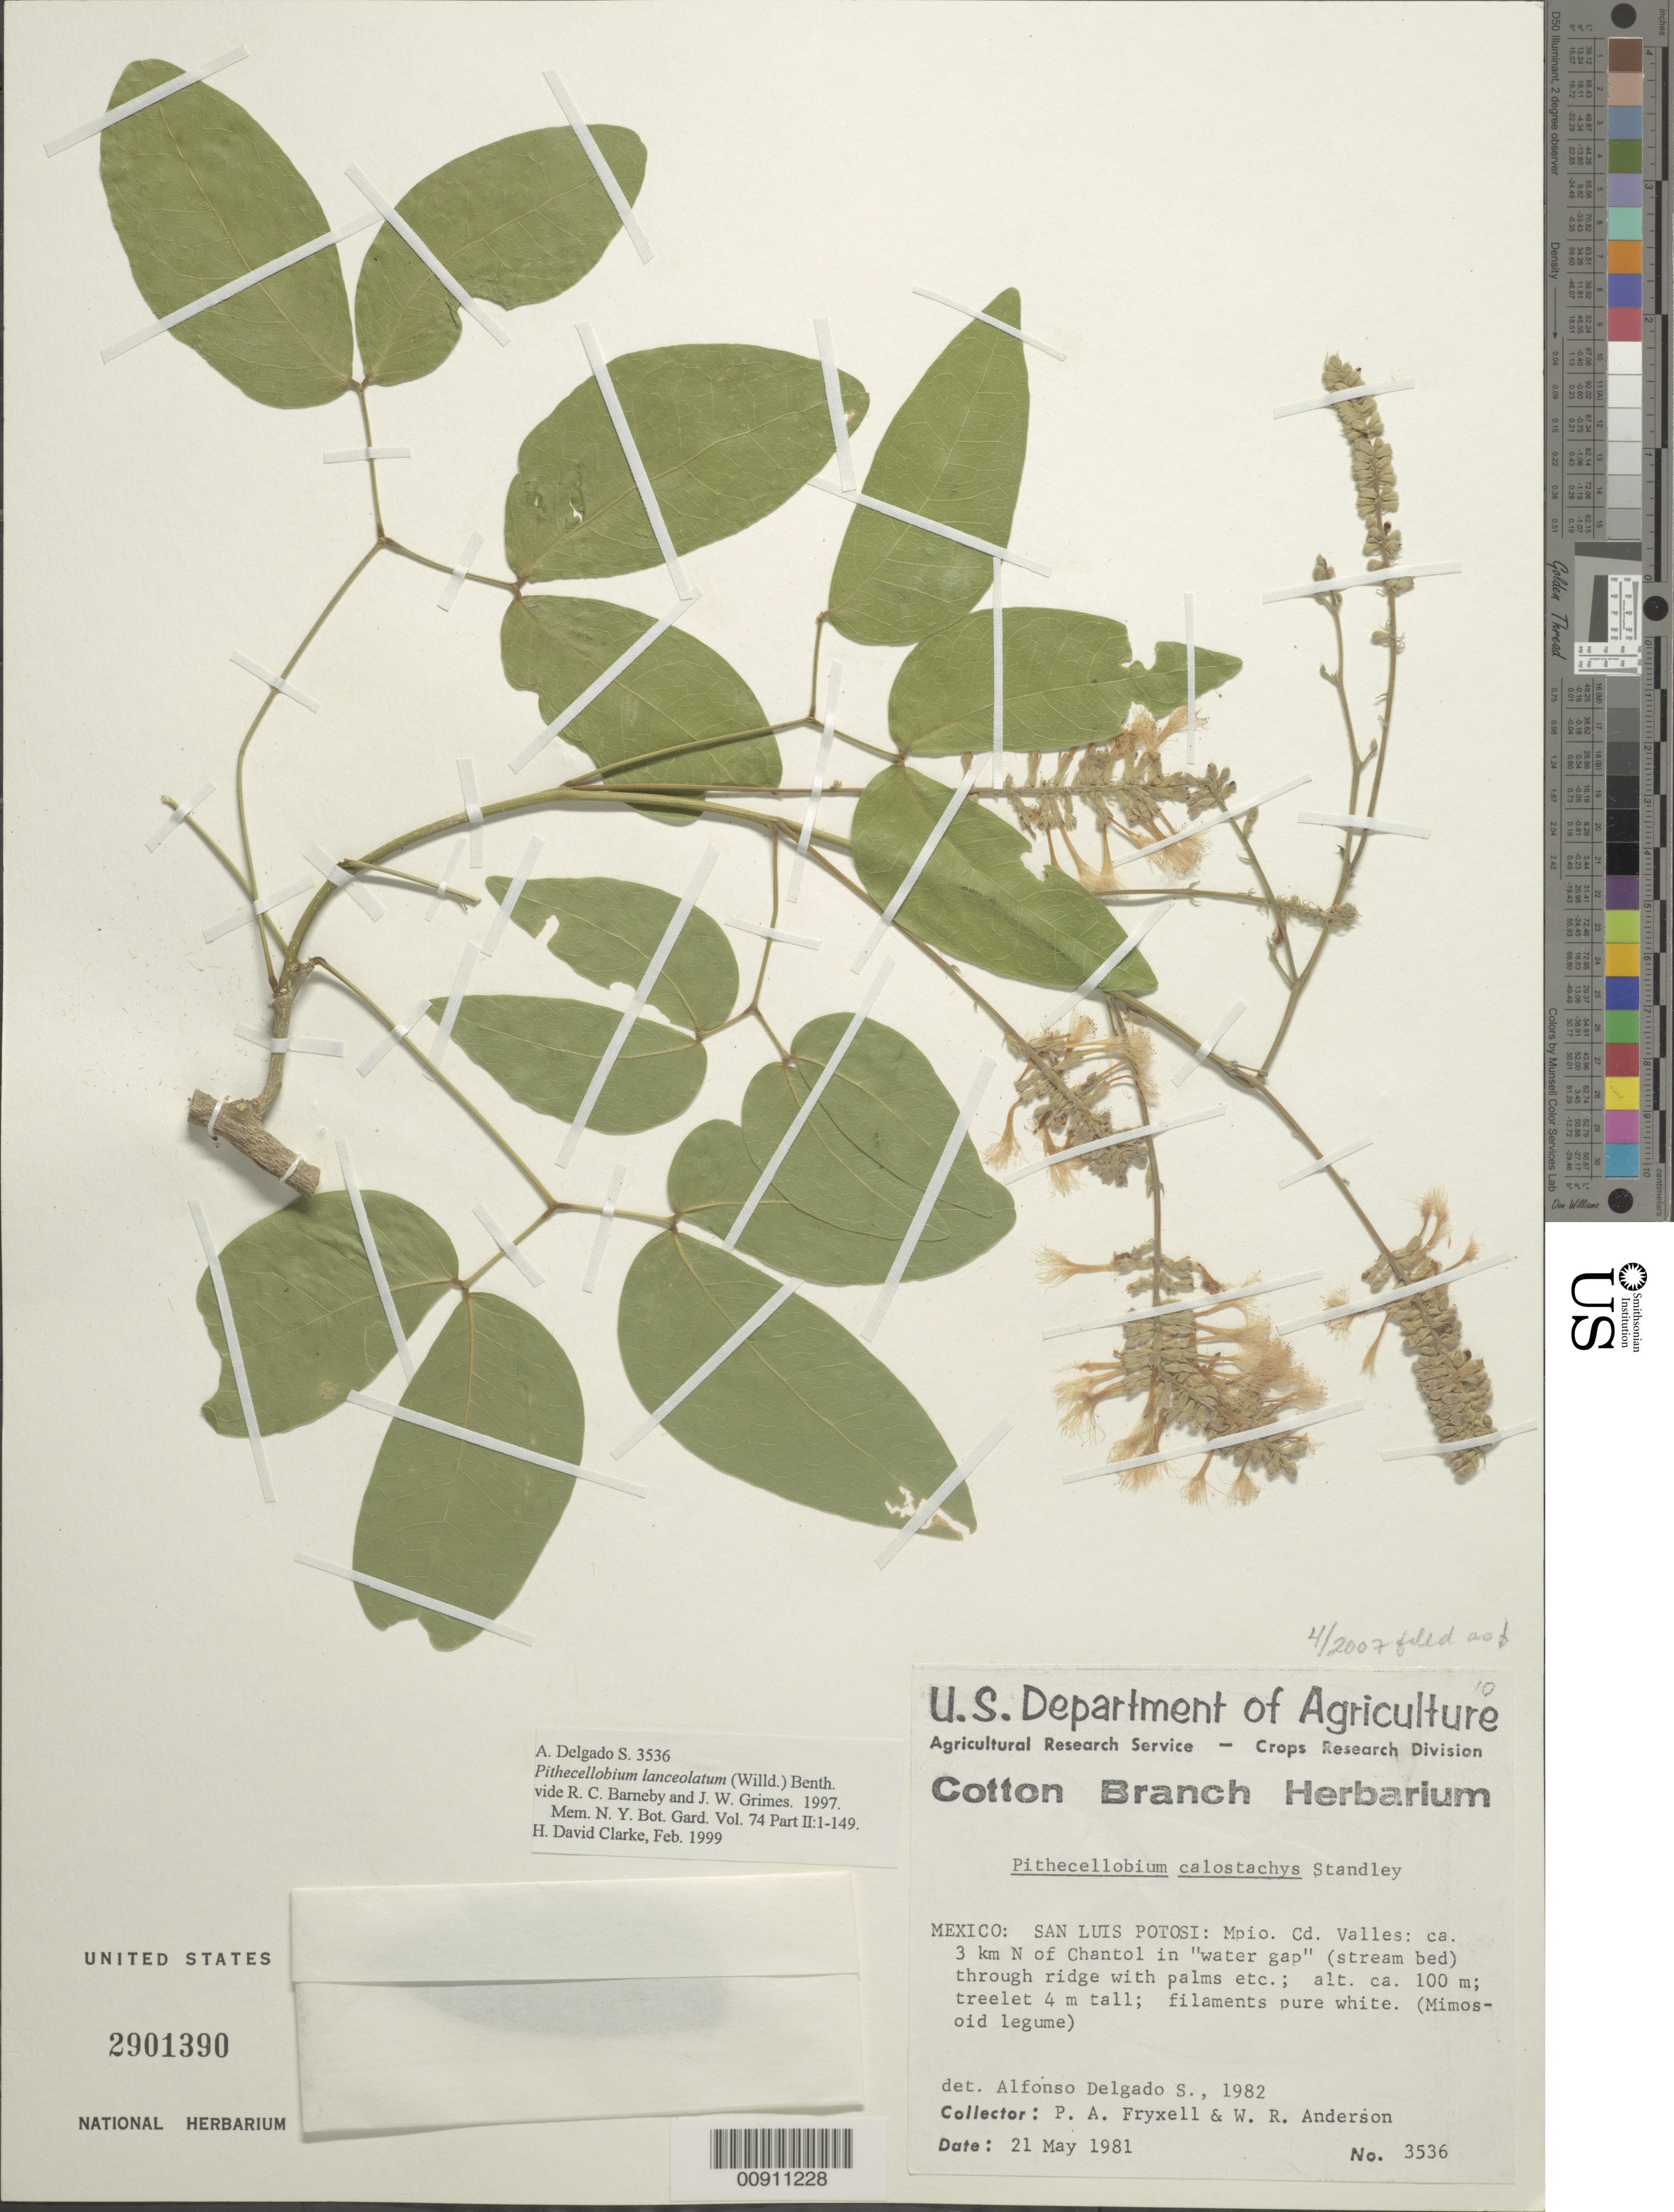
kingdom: Plantae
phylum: Tracheophyta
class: Magnoliopsida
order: Fabales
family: Fabaceae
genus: Pithecellobium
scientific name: Pithecellobium lanceolatum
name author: (Humb. & Bonpl. ex Willd.) Benth.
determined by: Clarke, H. D., University of North Carolina (Asheville)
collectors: P. A. Fryxell & W. R. Anderson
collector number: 3536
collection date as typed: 21 May 1981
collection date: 1981-05-21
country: Mexico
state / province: San Luis Potosi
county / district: Ciudad Valles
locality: San Luis Potosí: Mpio. Ciudad Valles: ca. 3 km. N of Chantol.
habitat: In "water gap" (stream bed) through ridge with palms etc.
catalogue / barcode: US 2901390